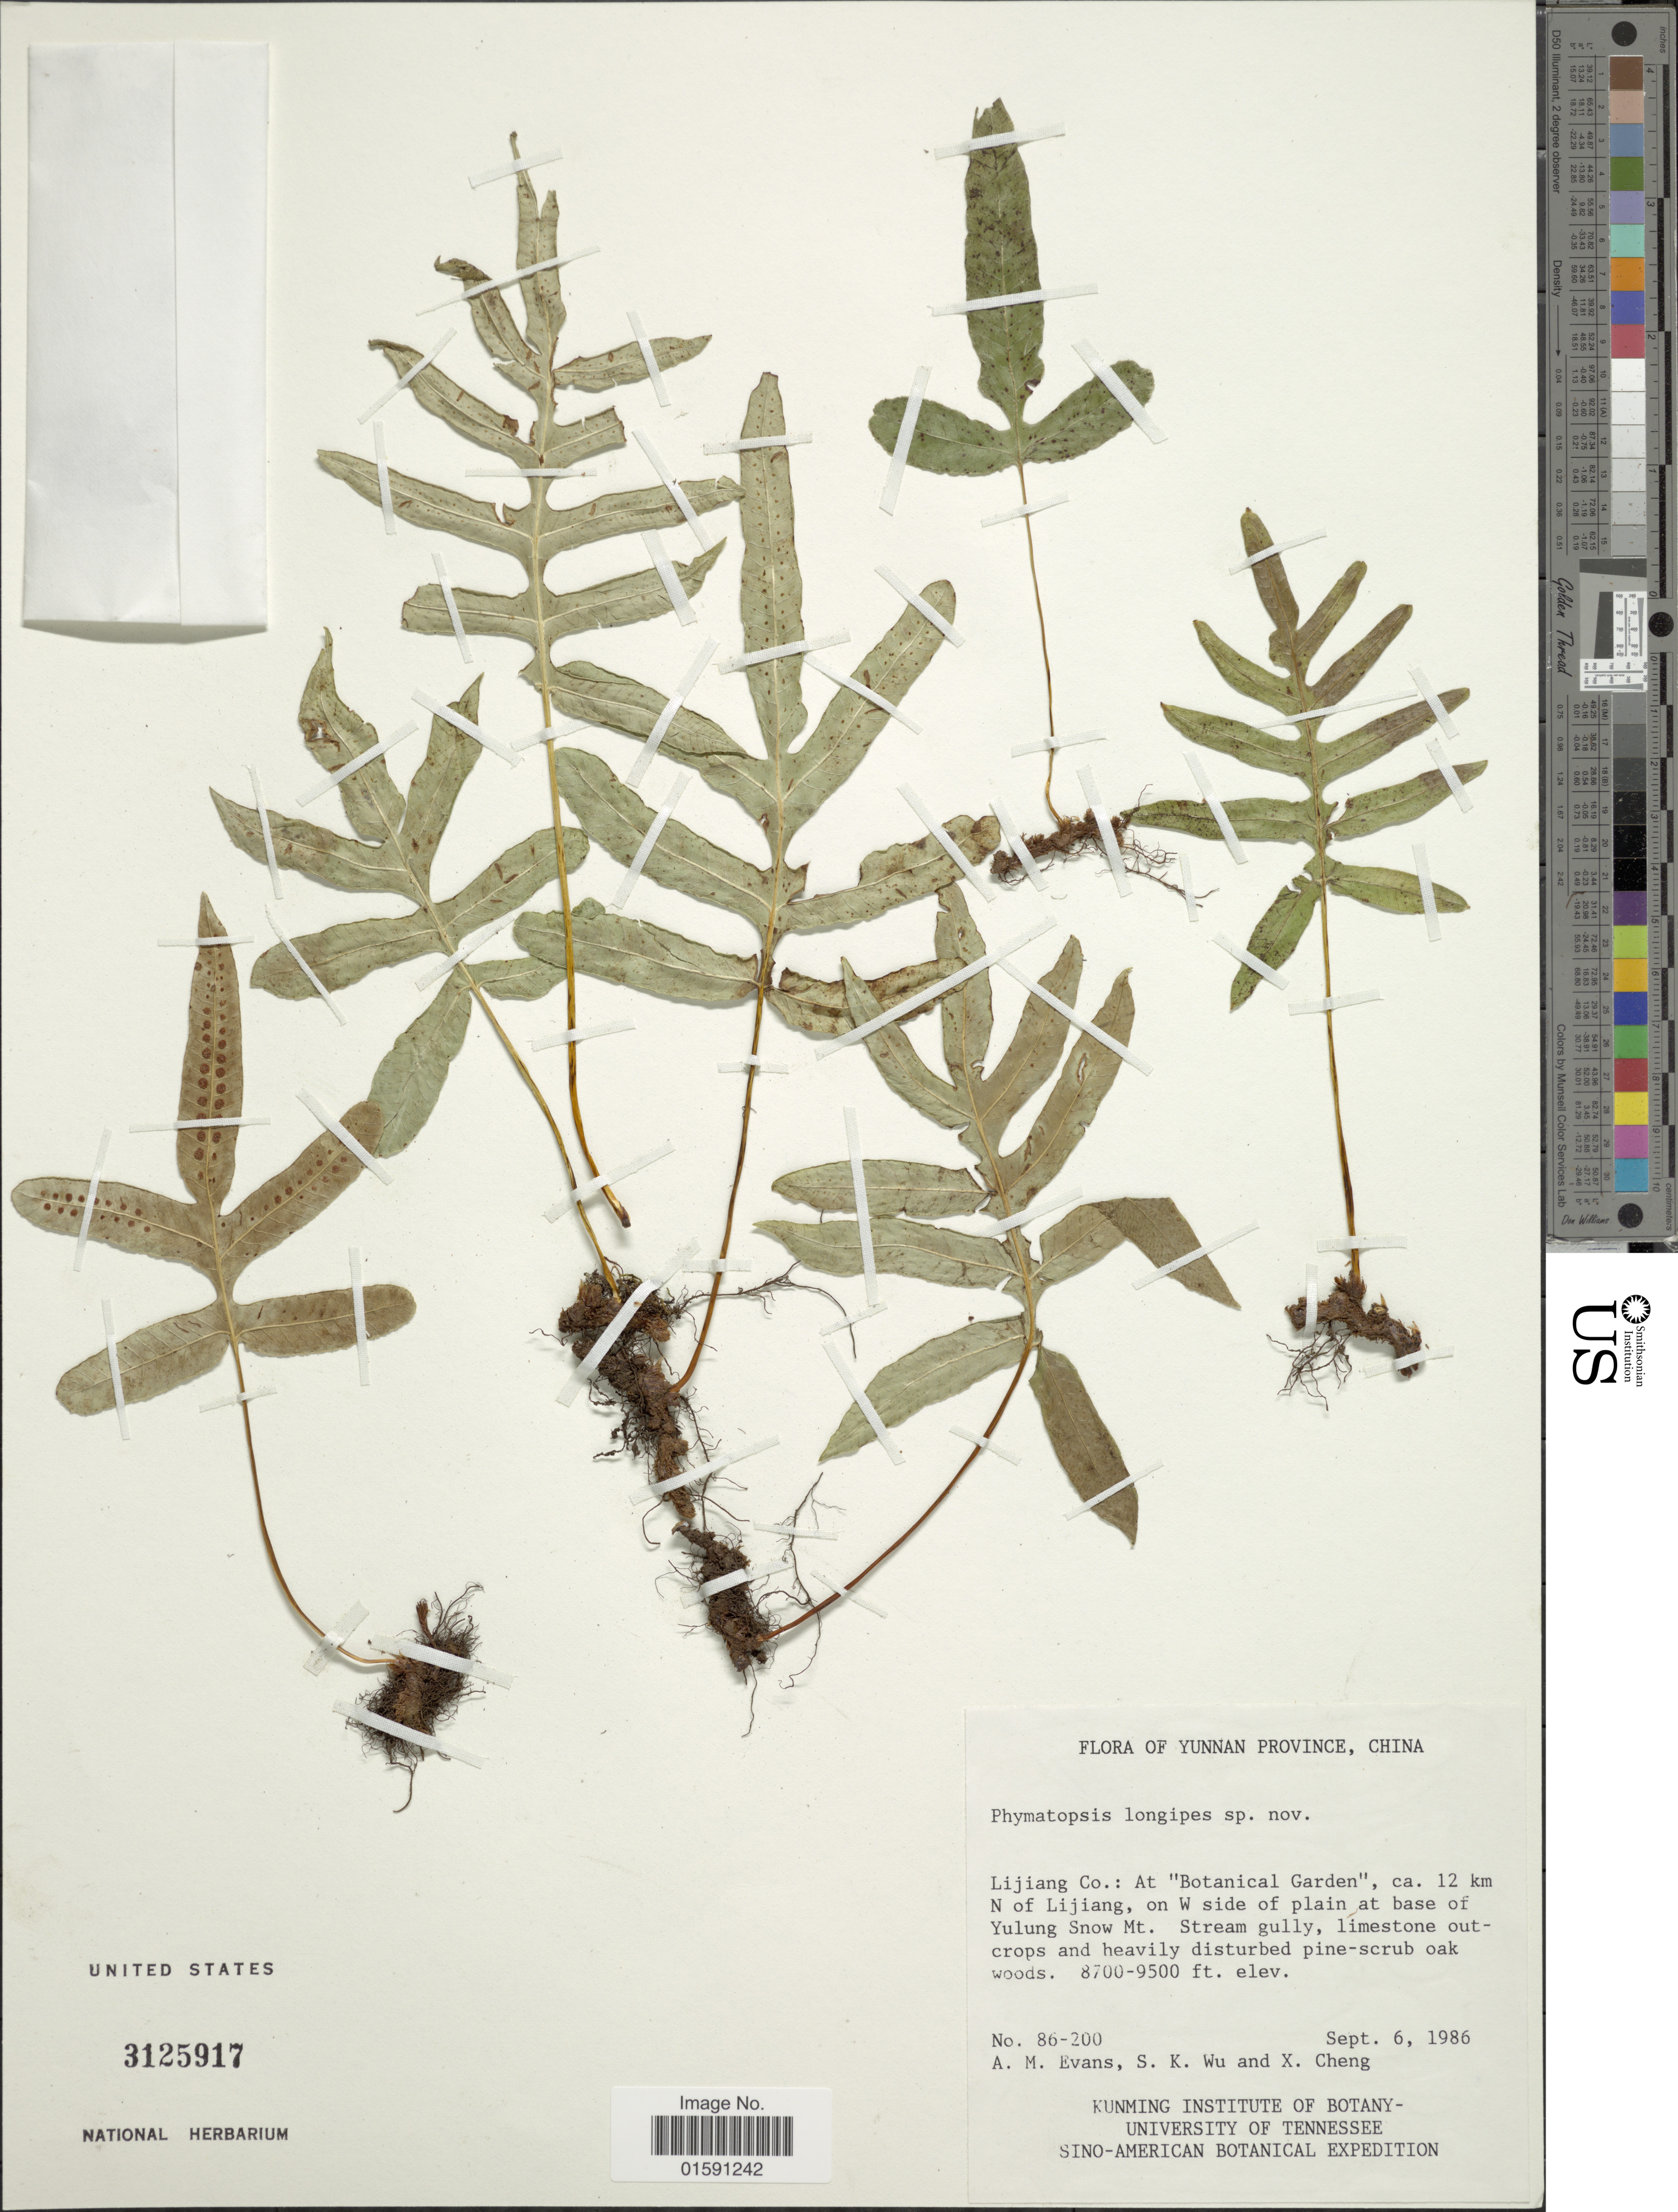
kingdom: Plantae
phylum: Tracheophyta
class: Polypodiopsida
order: Polypodiales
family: Polypodiaceae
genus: Selliguea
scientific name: Selliguea longipes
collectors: A. M. Evans, S. K. Wu & X. Cheng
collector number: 86-200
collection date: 1986-09-06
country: China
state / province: Yunnan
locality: Lijiang Co.: At "Botanical Garden" 12 km N of Lijiang, on W of side of plain at base of Yulung Snow Mt.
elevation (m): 2652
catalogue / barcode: US 3125917